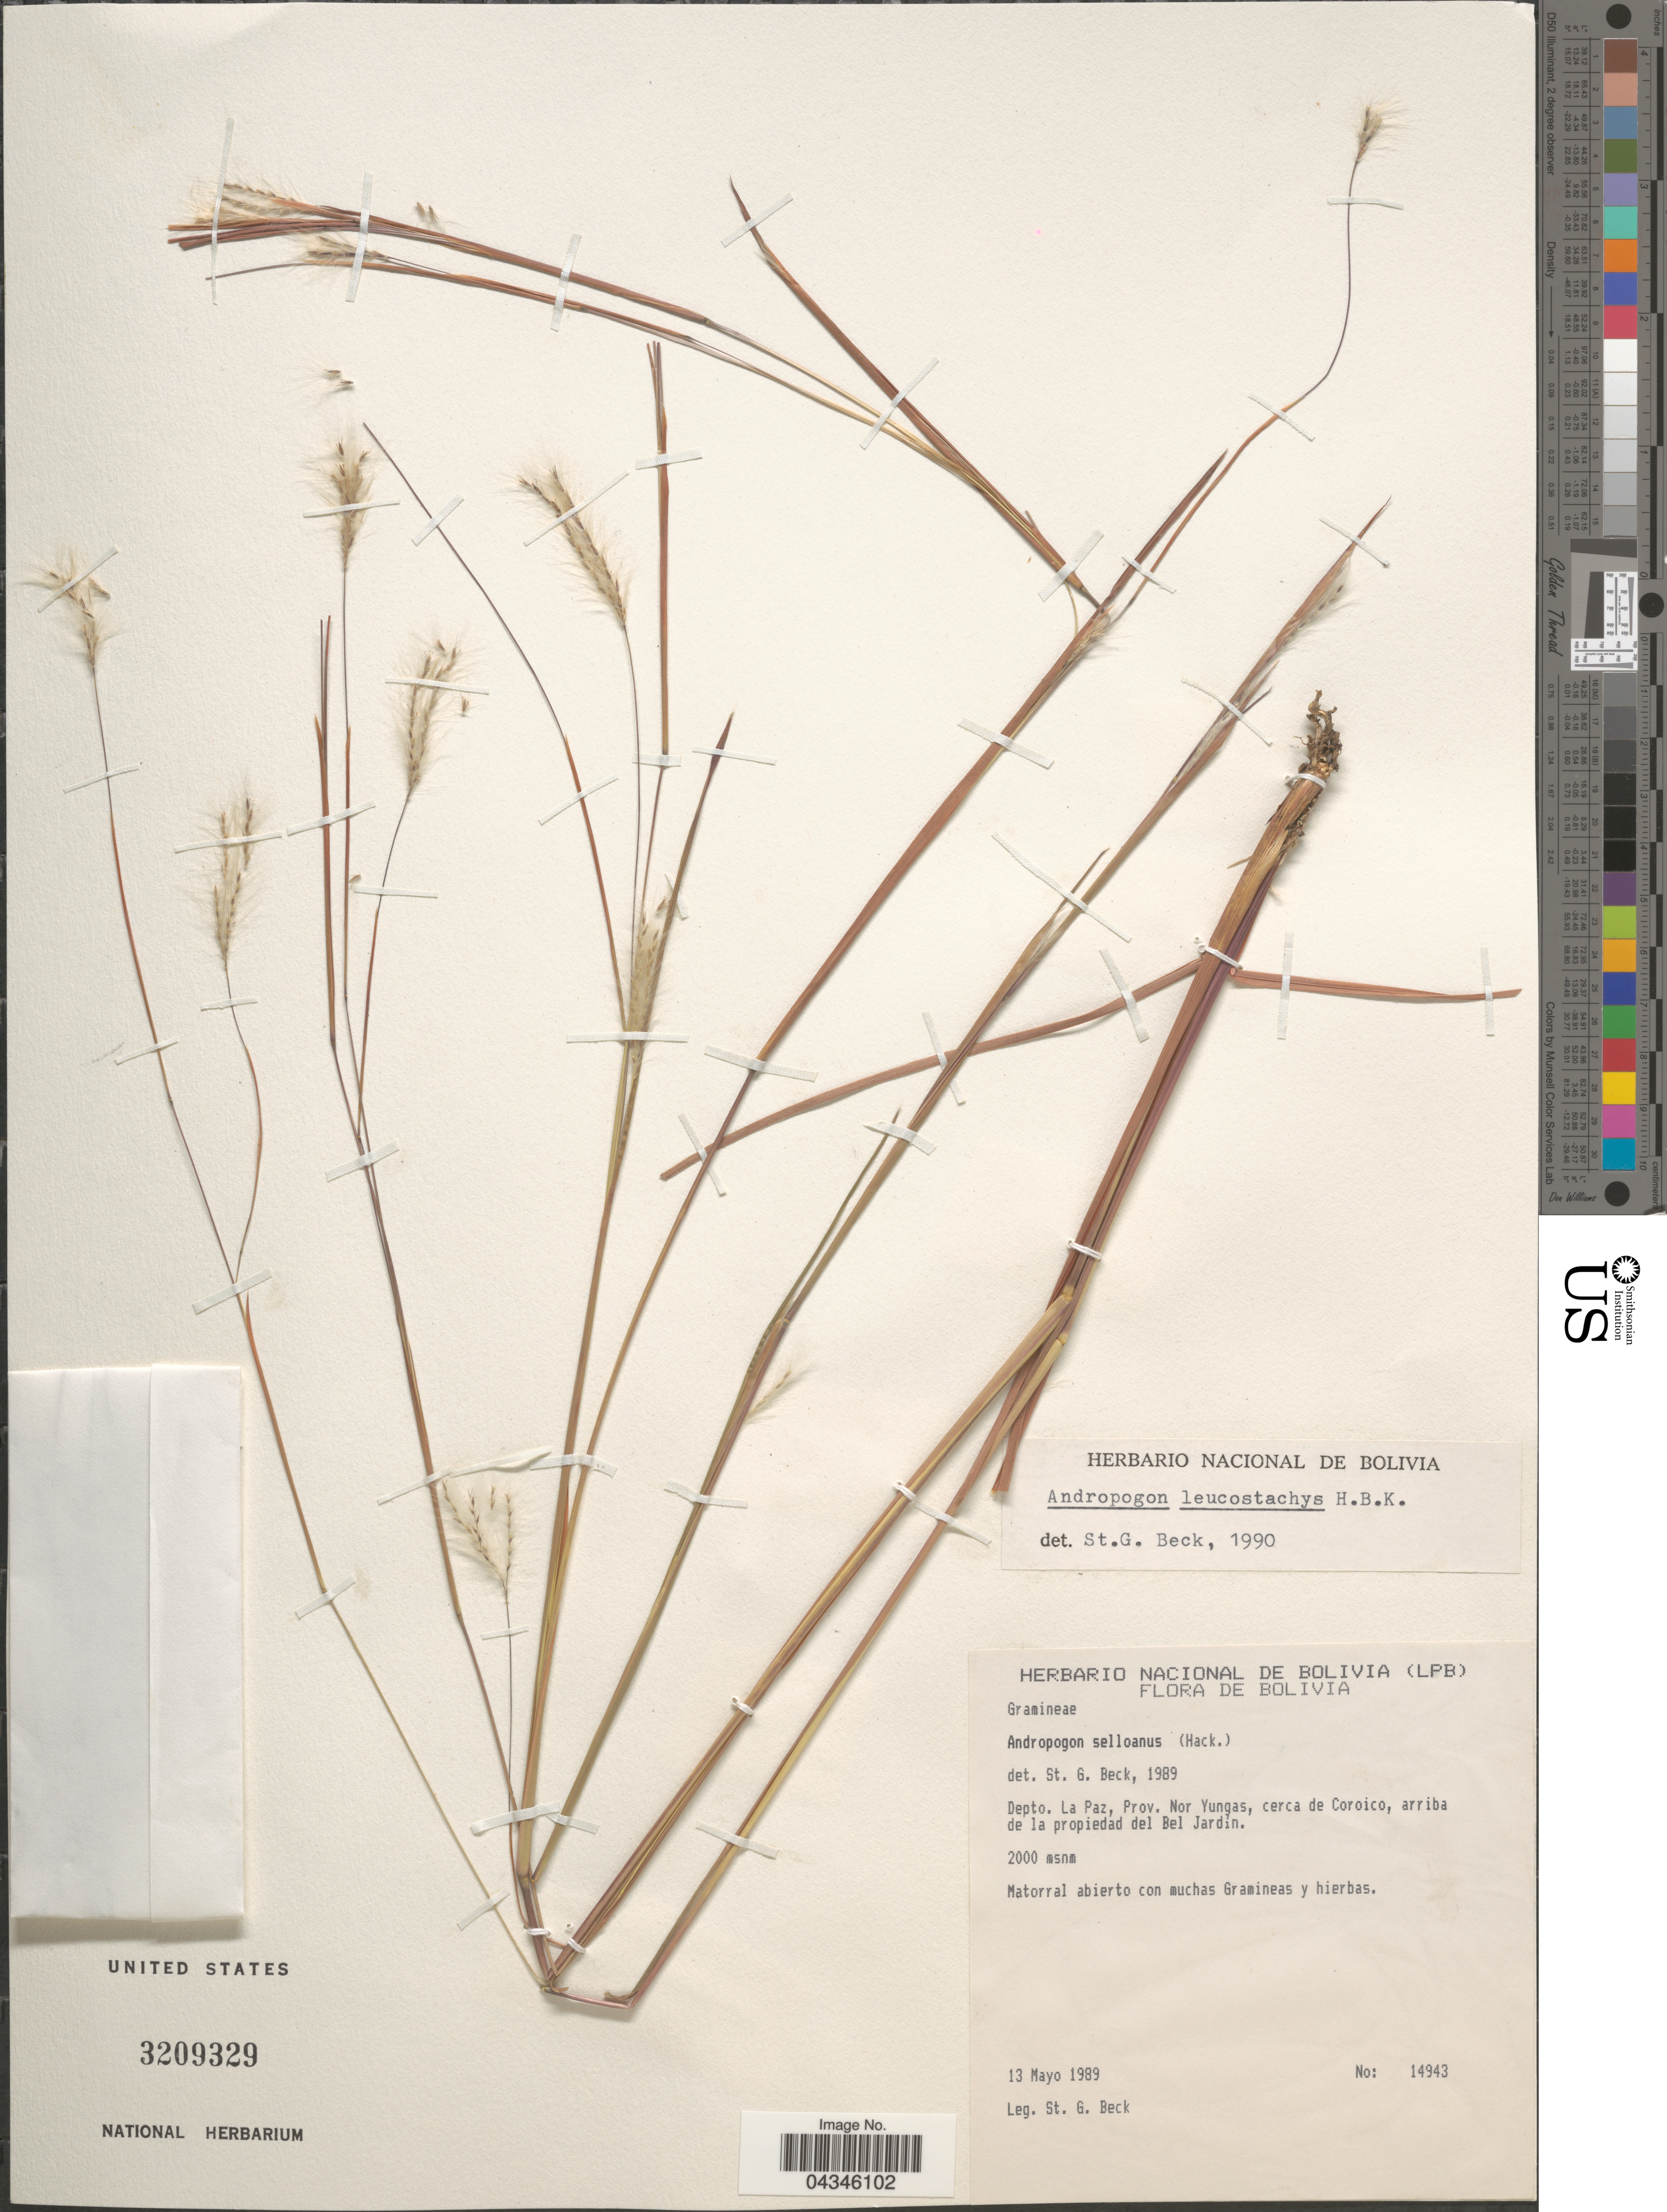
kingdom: Plantae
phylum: Tracheophyta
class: Liliopsida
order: Poales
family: Poaceae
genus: Andropogon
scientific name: Andropogon leucostachyus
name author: Kunth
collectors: S. G. Beck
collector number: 14943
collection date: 1989-05-13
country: Bolivia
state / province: La Paz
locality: Depto. La Paz, Prov. Nor Yungas, cerca de Coroico, arriba de la propiedad del Bel Jardin.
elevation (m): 2000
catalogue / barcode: US 3209329